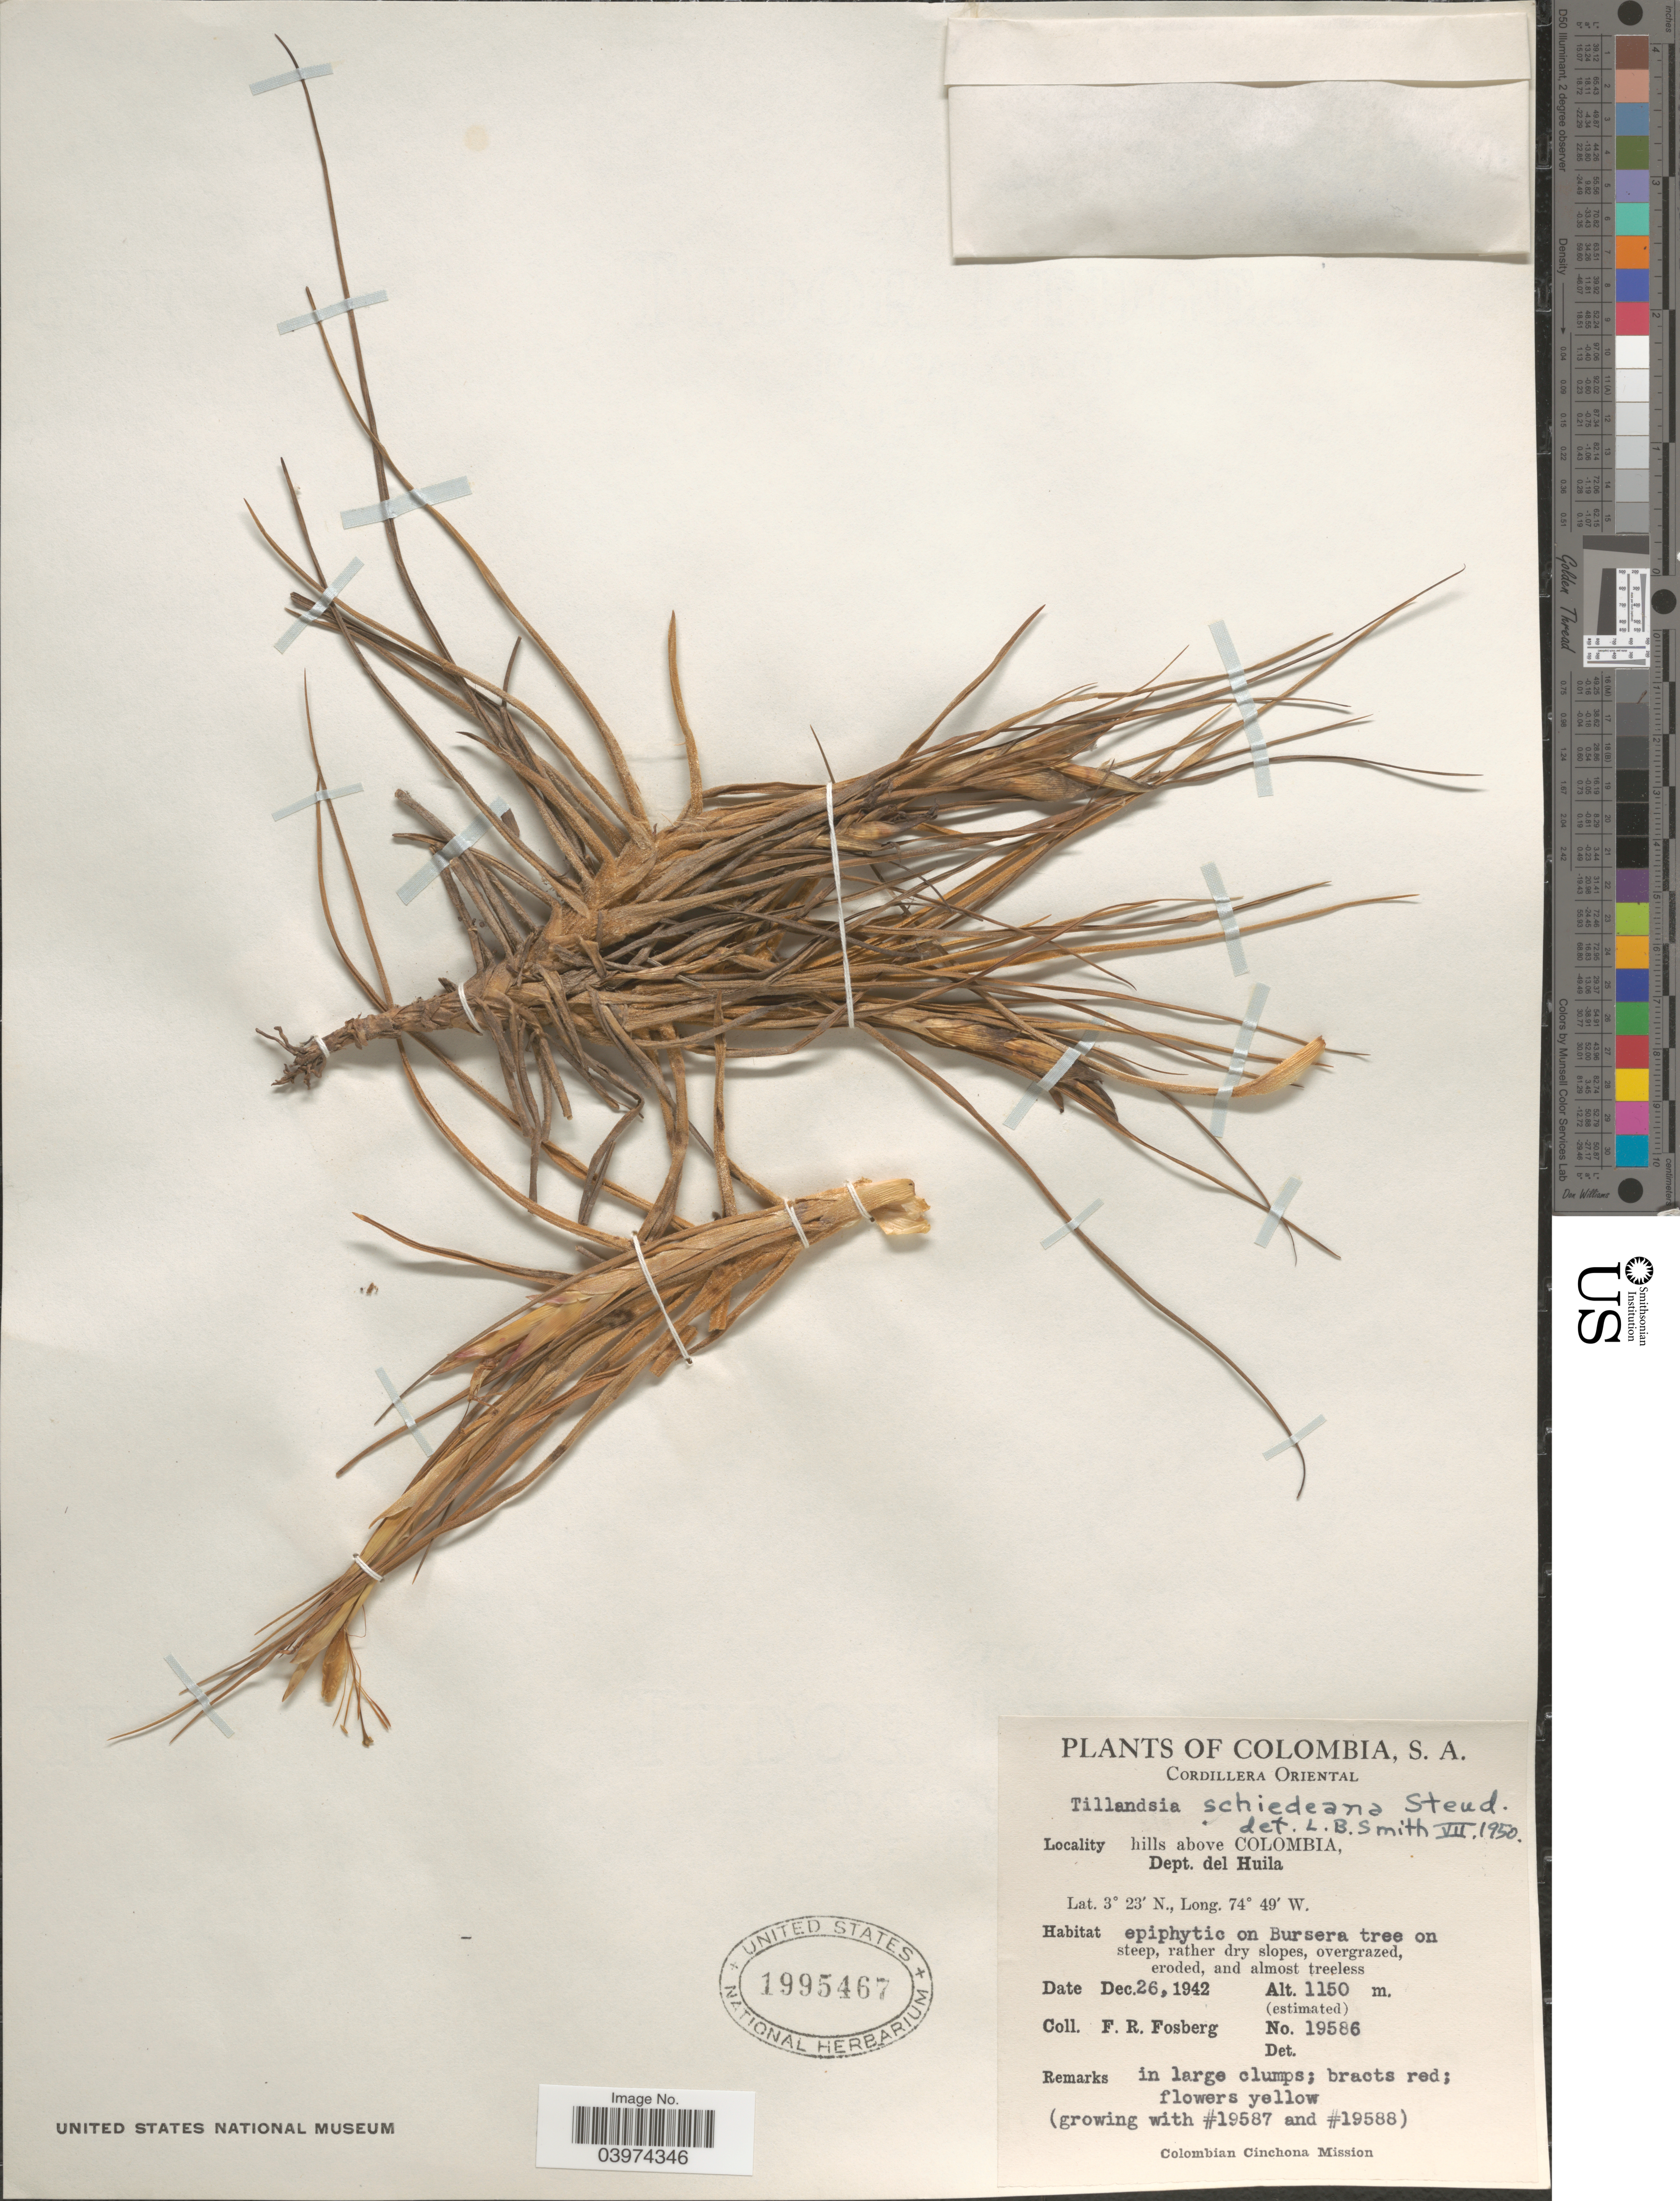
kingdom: Plantae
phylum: Tracheophyta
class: Liliopsida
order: Poales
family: Bromeliaceae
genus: Tillandsia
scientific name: Tillandsia schiedeana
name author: Steud.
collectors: F. R. Fosberg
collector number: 19586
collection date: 1942-12-26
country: Colombia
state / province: Huila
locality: Cordillera Oriental. Hills above Colombia, Dept. del Huila. Colombian Cinchona Mission.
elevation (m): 1150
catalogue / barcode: US 1995467